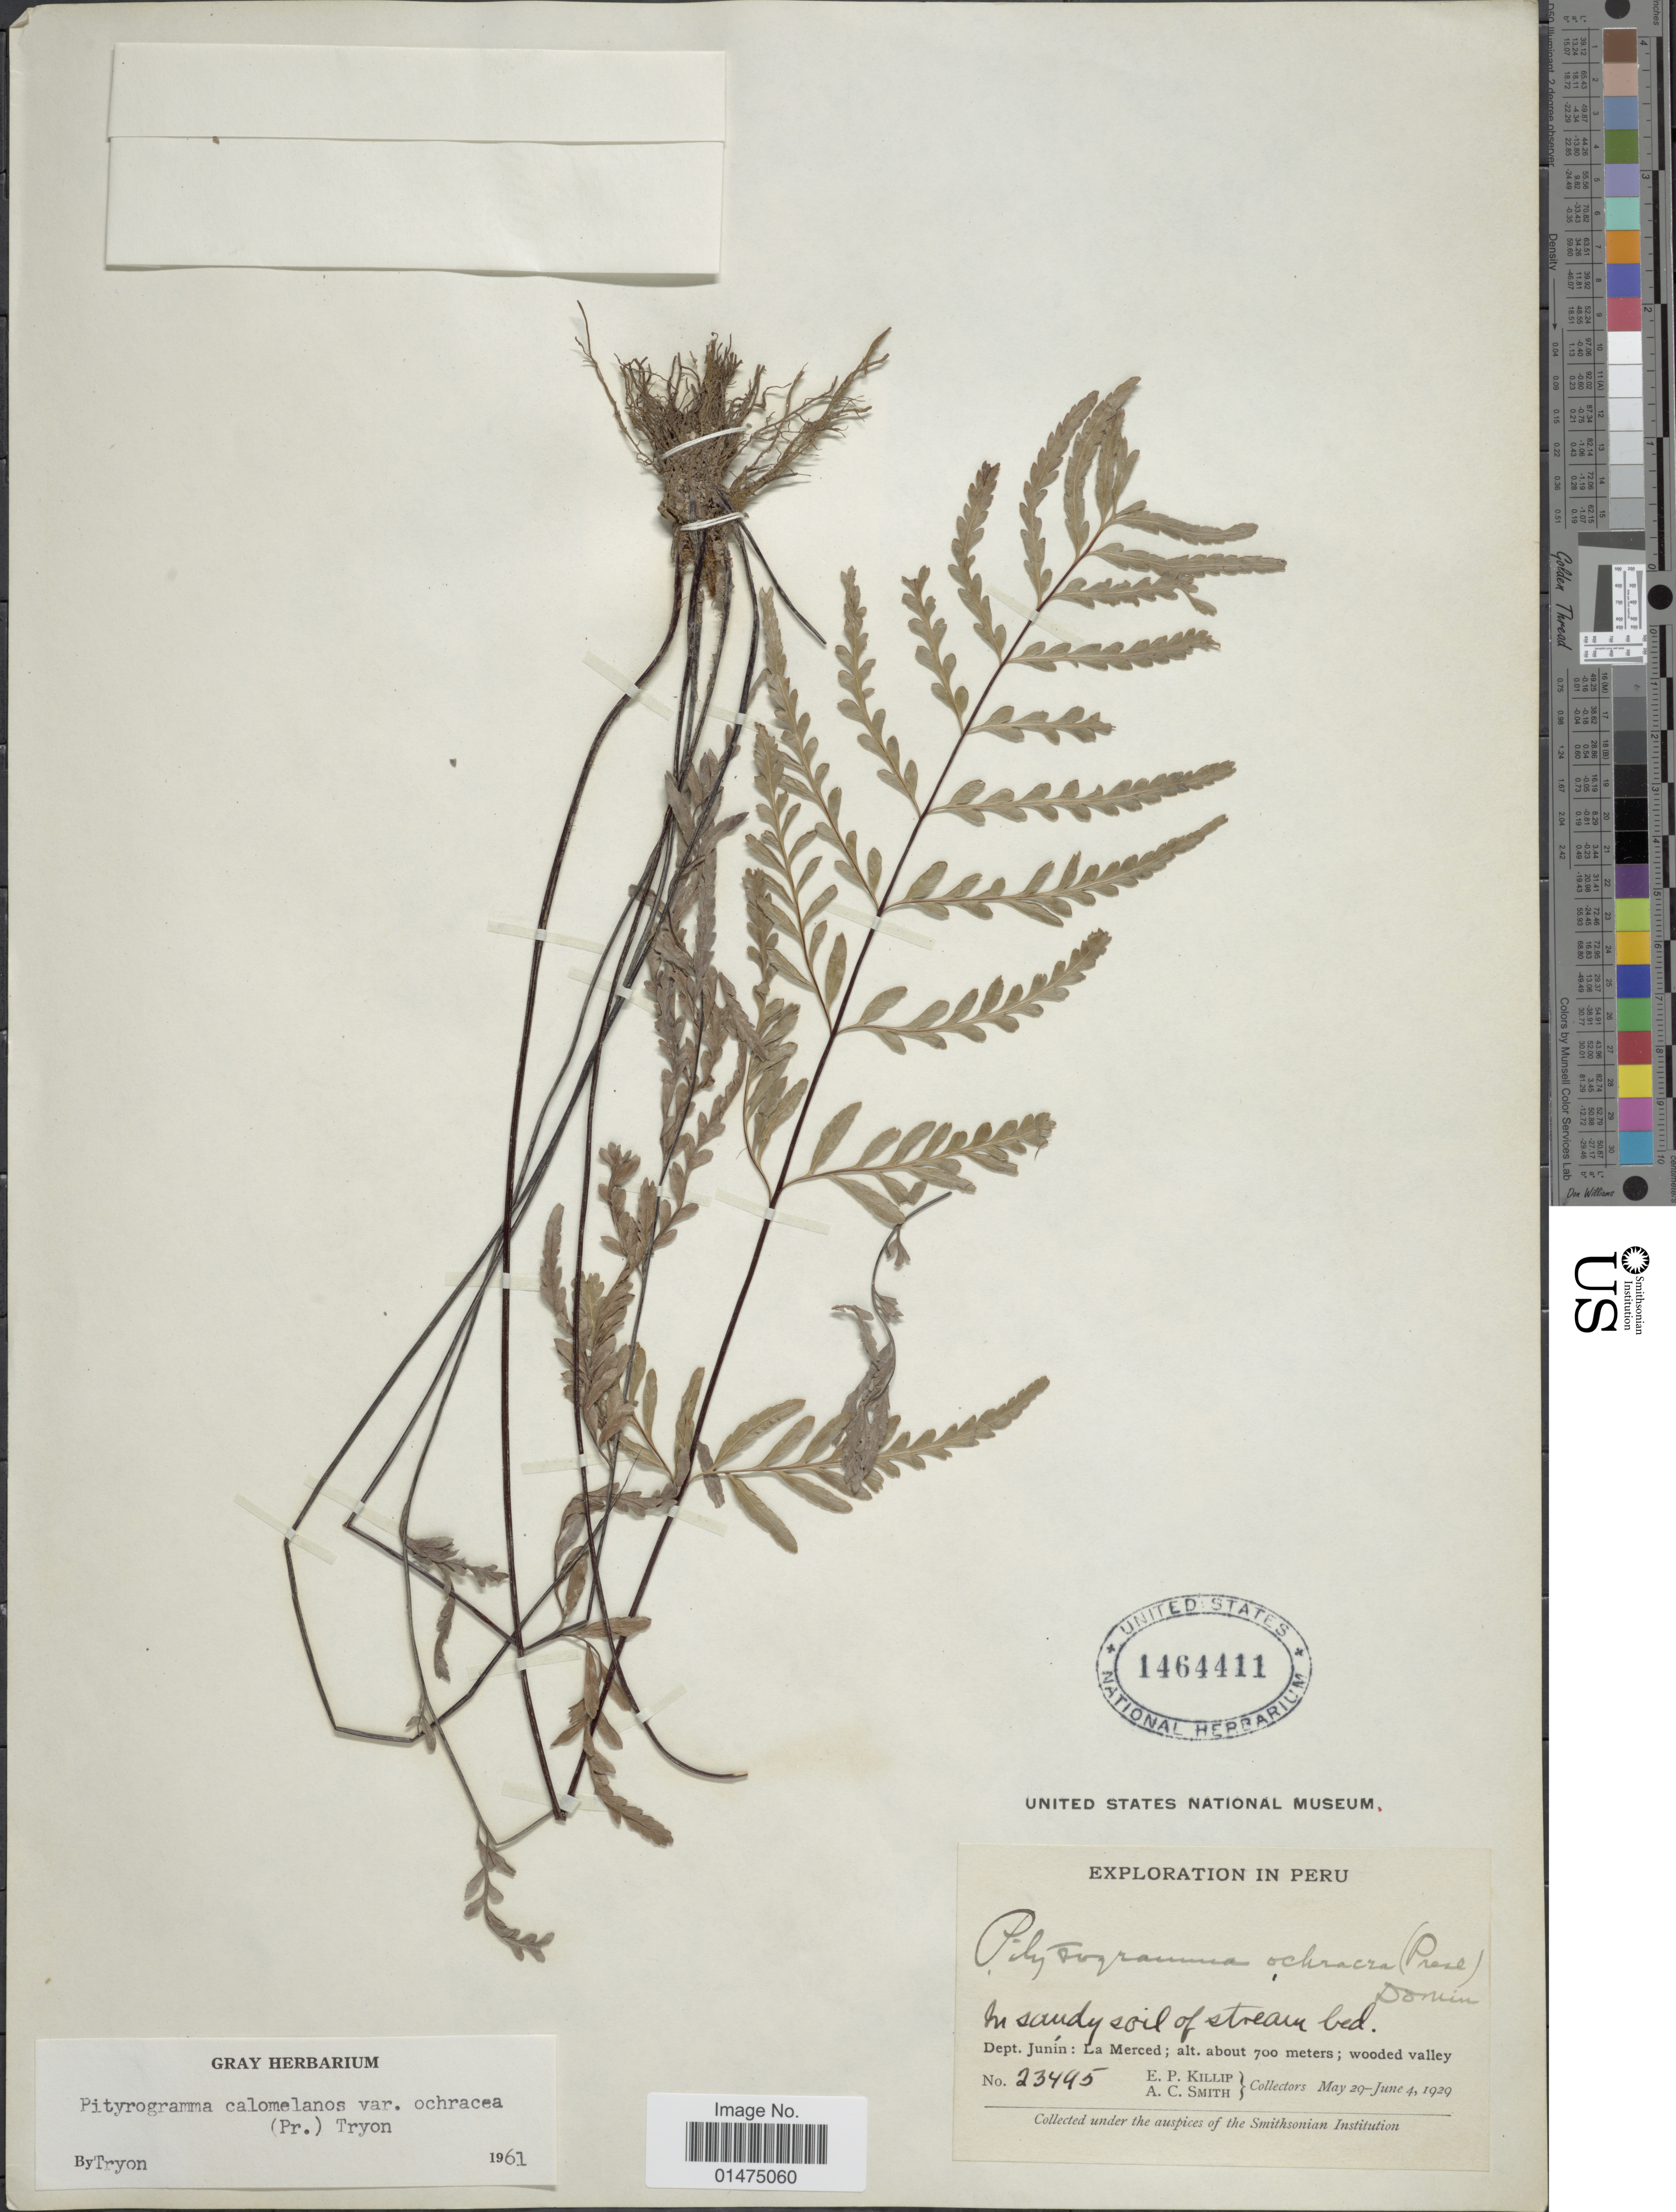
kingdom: Plantae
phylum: Tracheophyta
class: Polypodiopsida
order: Polypodiales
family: Pteridaceae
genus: Pityrogramma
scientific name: Pityrogramma ochracea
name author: (C. Presl) Domin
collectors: E. P. Killip & A. C. Smith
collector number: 23445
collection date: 1929-05-29/1929-06-04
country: Peru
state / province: Junín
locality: Dept. Junin: La Merced, wooded valley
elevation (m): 700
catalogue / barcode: US 1464411